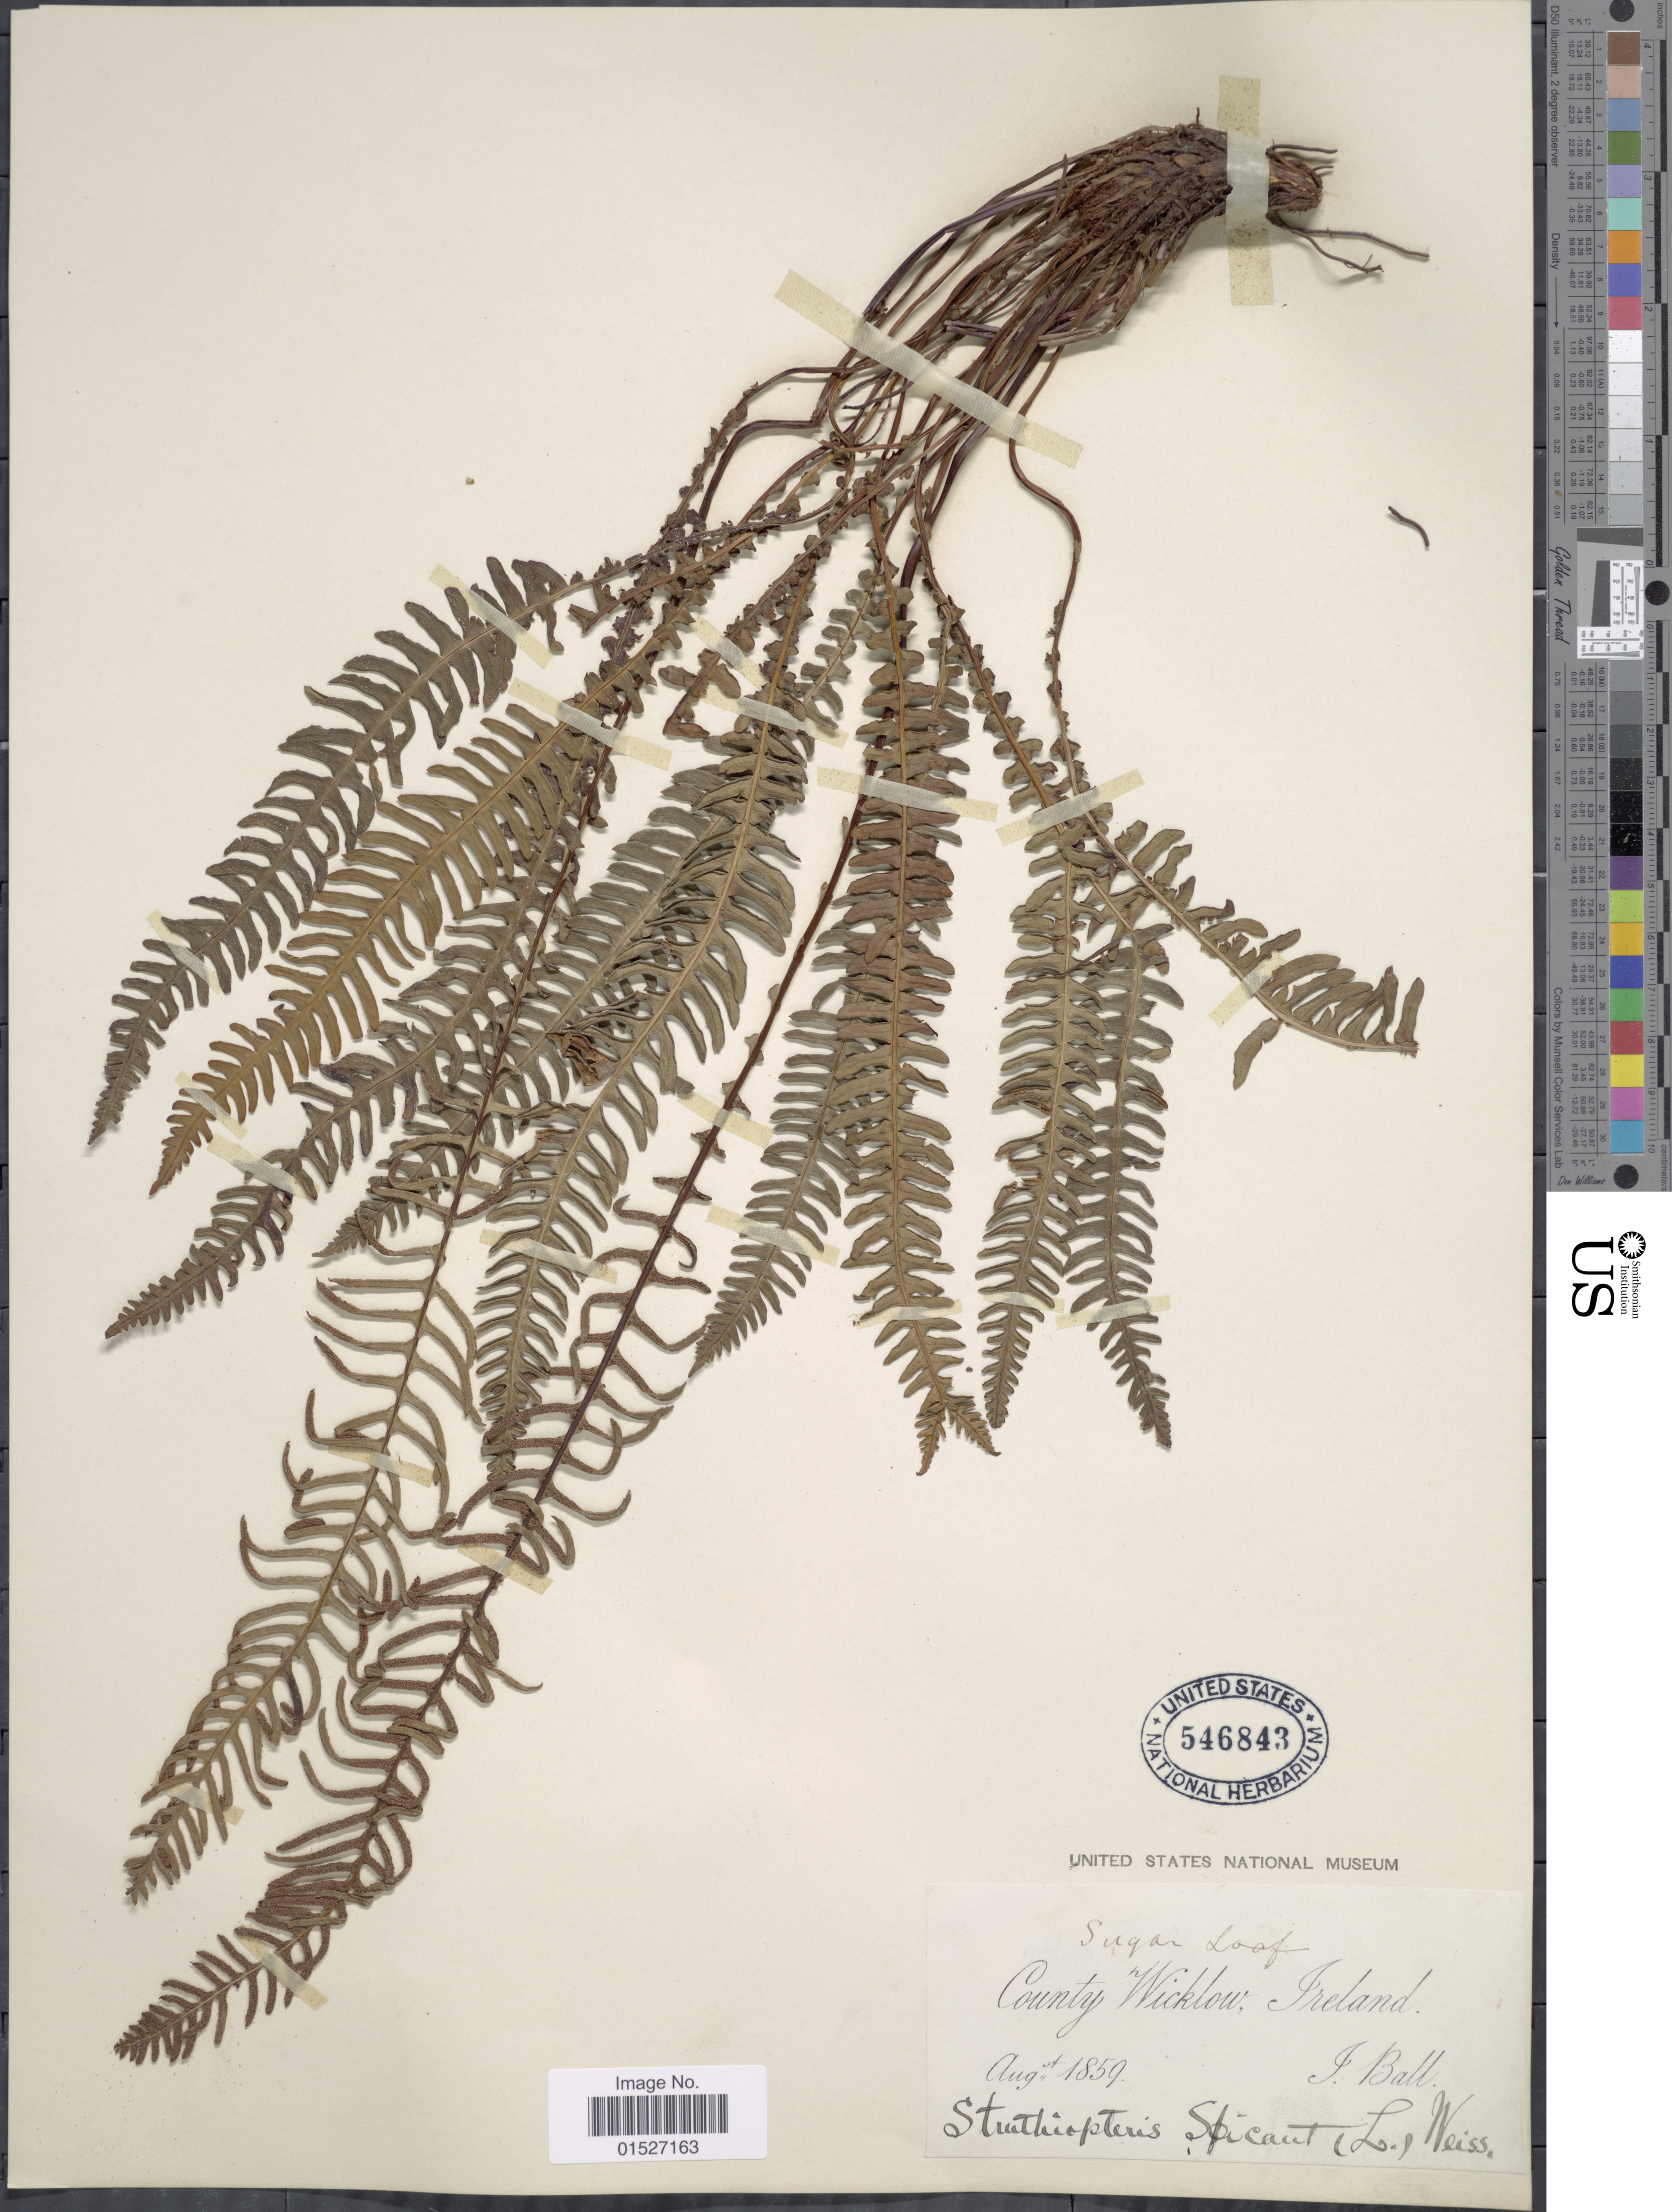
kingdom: Plantae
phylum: Tracheophyta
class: Polypodiopsida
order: Polypodiales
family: Blechnaceae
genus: Blechnum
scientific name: Blechnum spicant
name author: (L.) Sm.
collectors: J. Ball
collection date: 1859-08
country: Bermuda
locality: County Wicklow, Ireland.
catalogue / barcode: US 546843